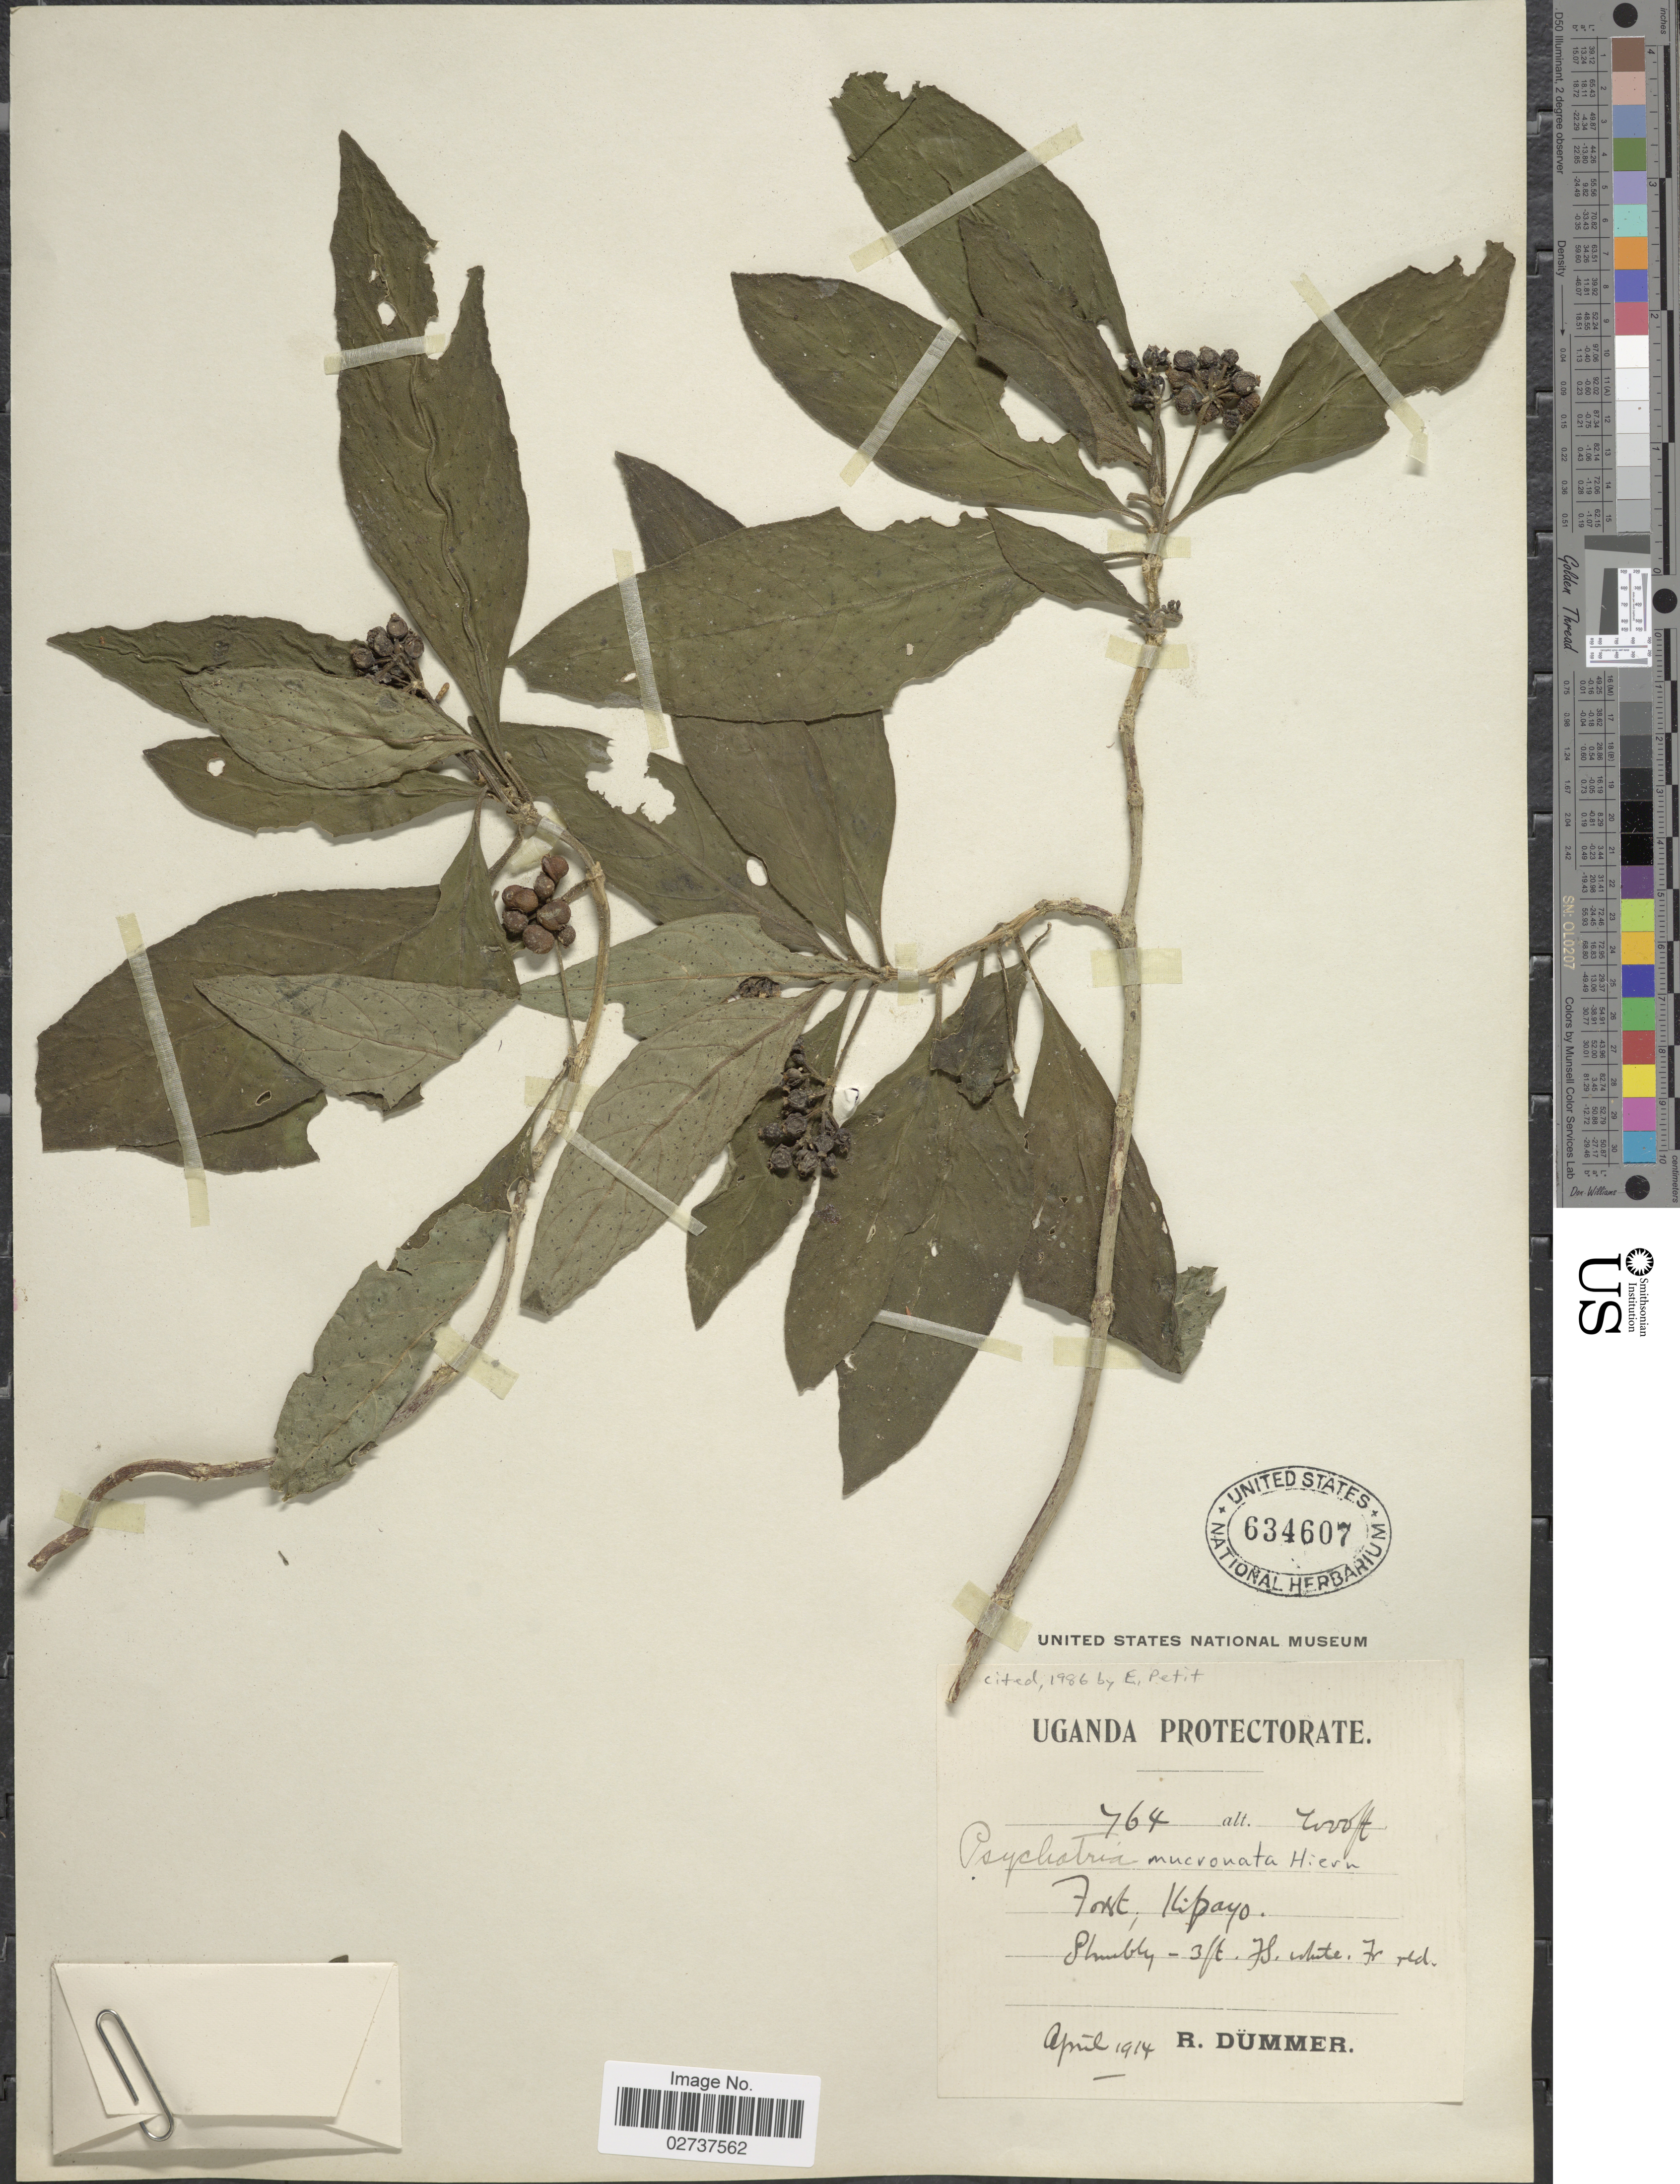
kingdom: Plantae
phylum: Tracheophyta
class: Magnoliopsida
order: Gentianales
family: Rubiaceae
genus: Psychotria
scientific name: Psychotria mucronata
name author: Hiern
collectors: R. A. Dümmer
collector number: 764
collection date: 1914-04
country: Uganda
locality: Uganda Protectorate, Forest. Kipayo.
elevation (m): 1219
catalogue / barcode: US 634607